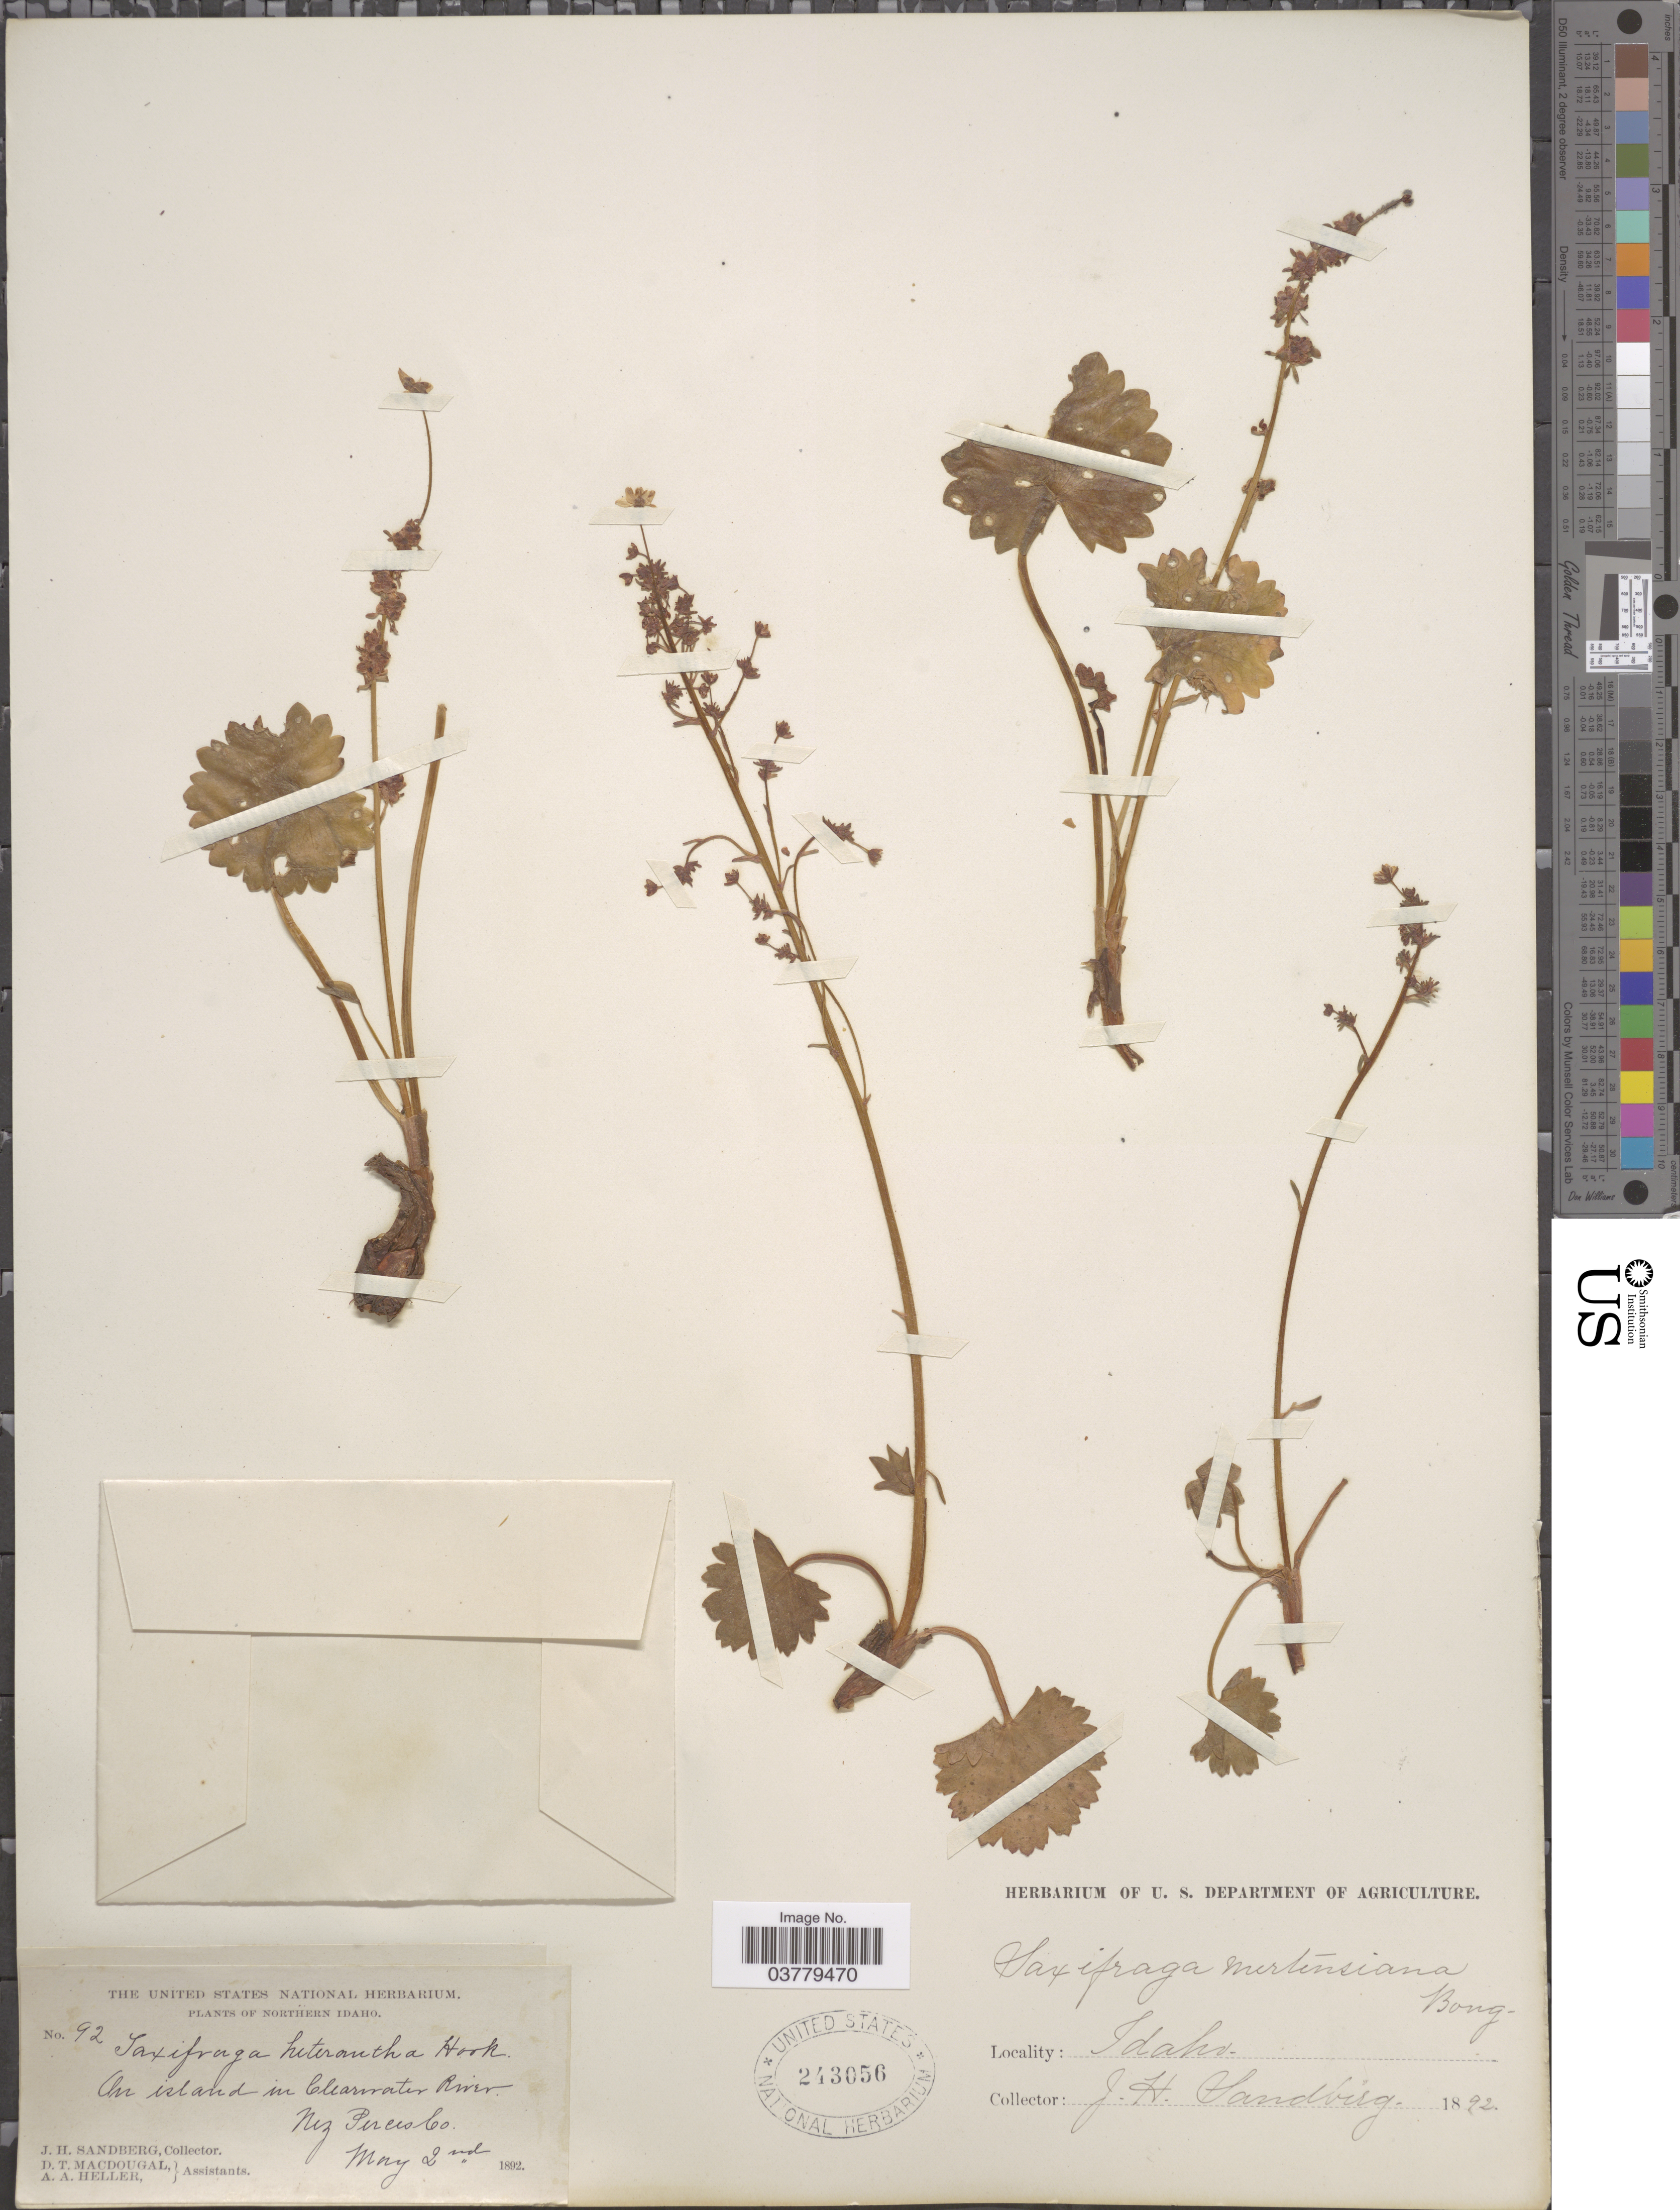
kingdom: Plantae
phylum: Tracheophyta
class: Magnoliopsida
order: Saxifragales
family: Saxifragaceae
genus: Saxifraga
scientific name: Saxifraga mertensiana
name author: Bong.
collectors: J. H. Sandberg, D. T. MacDougal & A. A. Heller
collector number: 92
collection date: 1892-05-02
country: United States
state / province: Idaho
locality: Northern Idaho. On island in Clearwater River. Nez Perces Co.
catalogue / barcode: US 243056